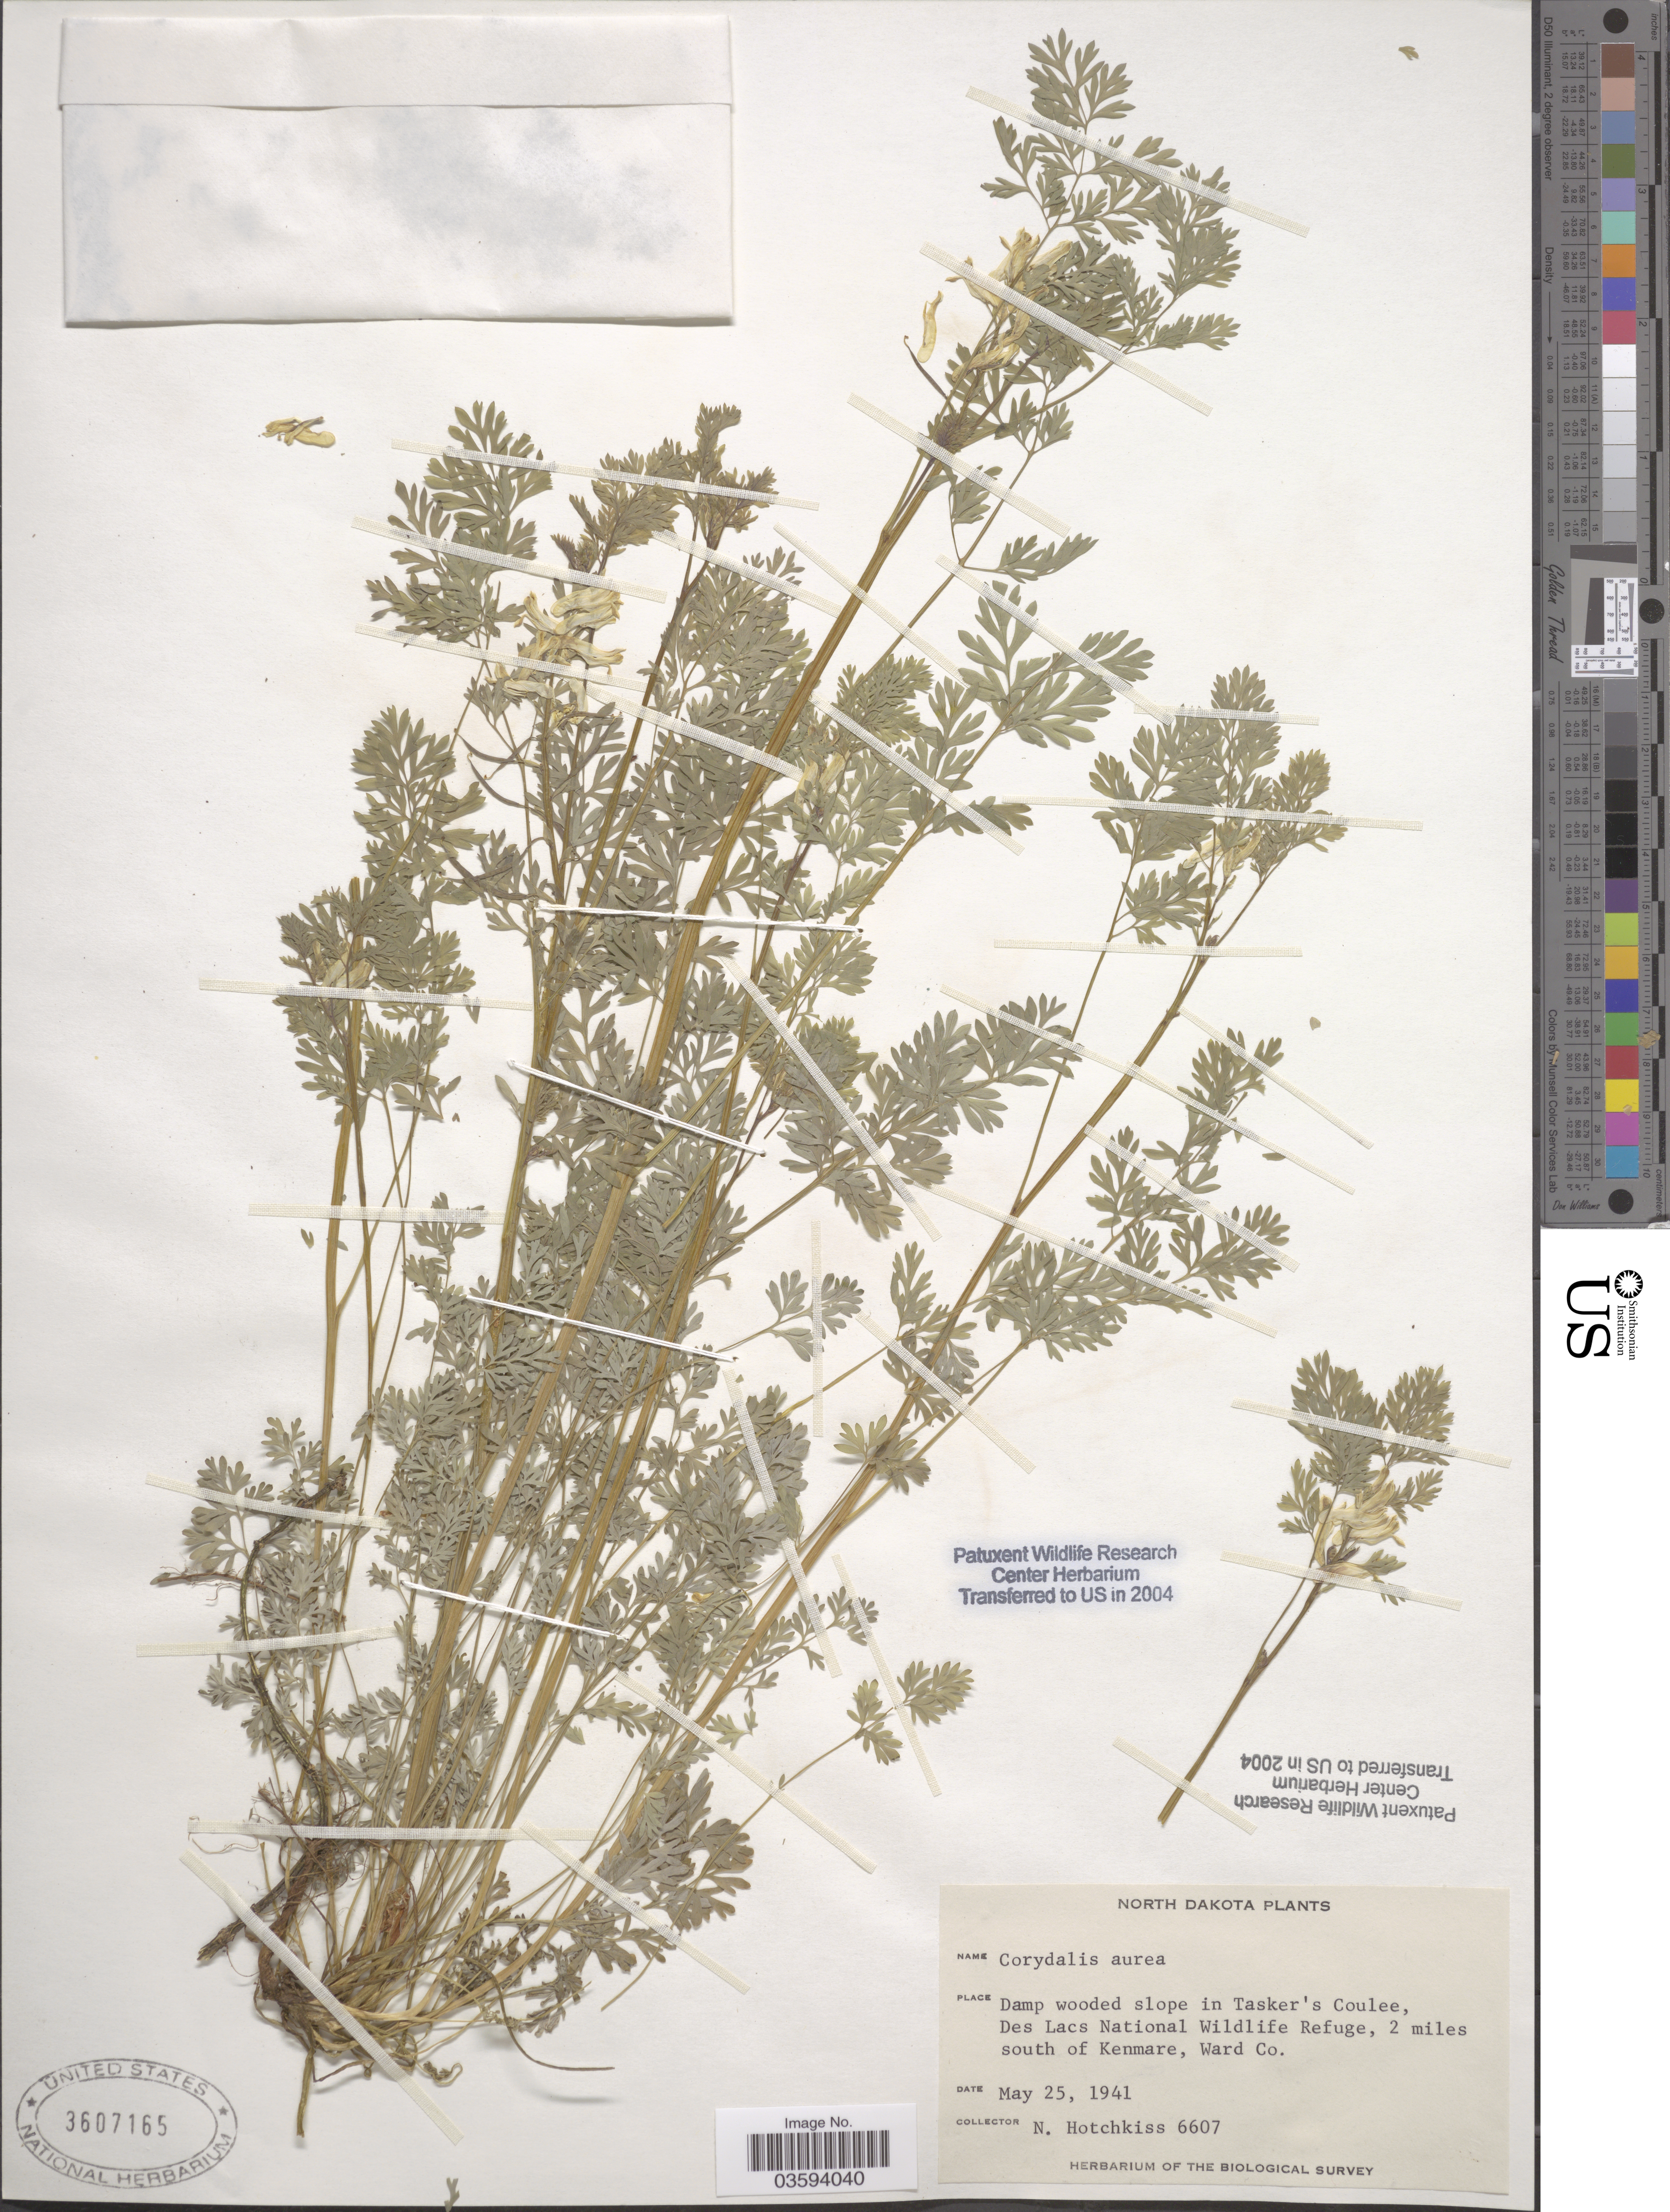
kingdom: Plantae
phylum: Tracheophyta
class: Magnoliopsida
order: Ranunculales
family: Papaveraceae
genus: Corydalis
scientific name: Corydalis aurea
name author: Willd.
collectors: N. Hotchkiss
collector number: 6607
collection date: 1941-05-25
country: United States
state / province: North Dakota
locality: Damp wooded slope in Tasker's Coulee, Des Lacs National Wildlife Refuge, 2 miles south of Kenmare, Ward Co.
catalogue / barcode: US 3607165